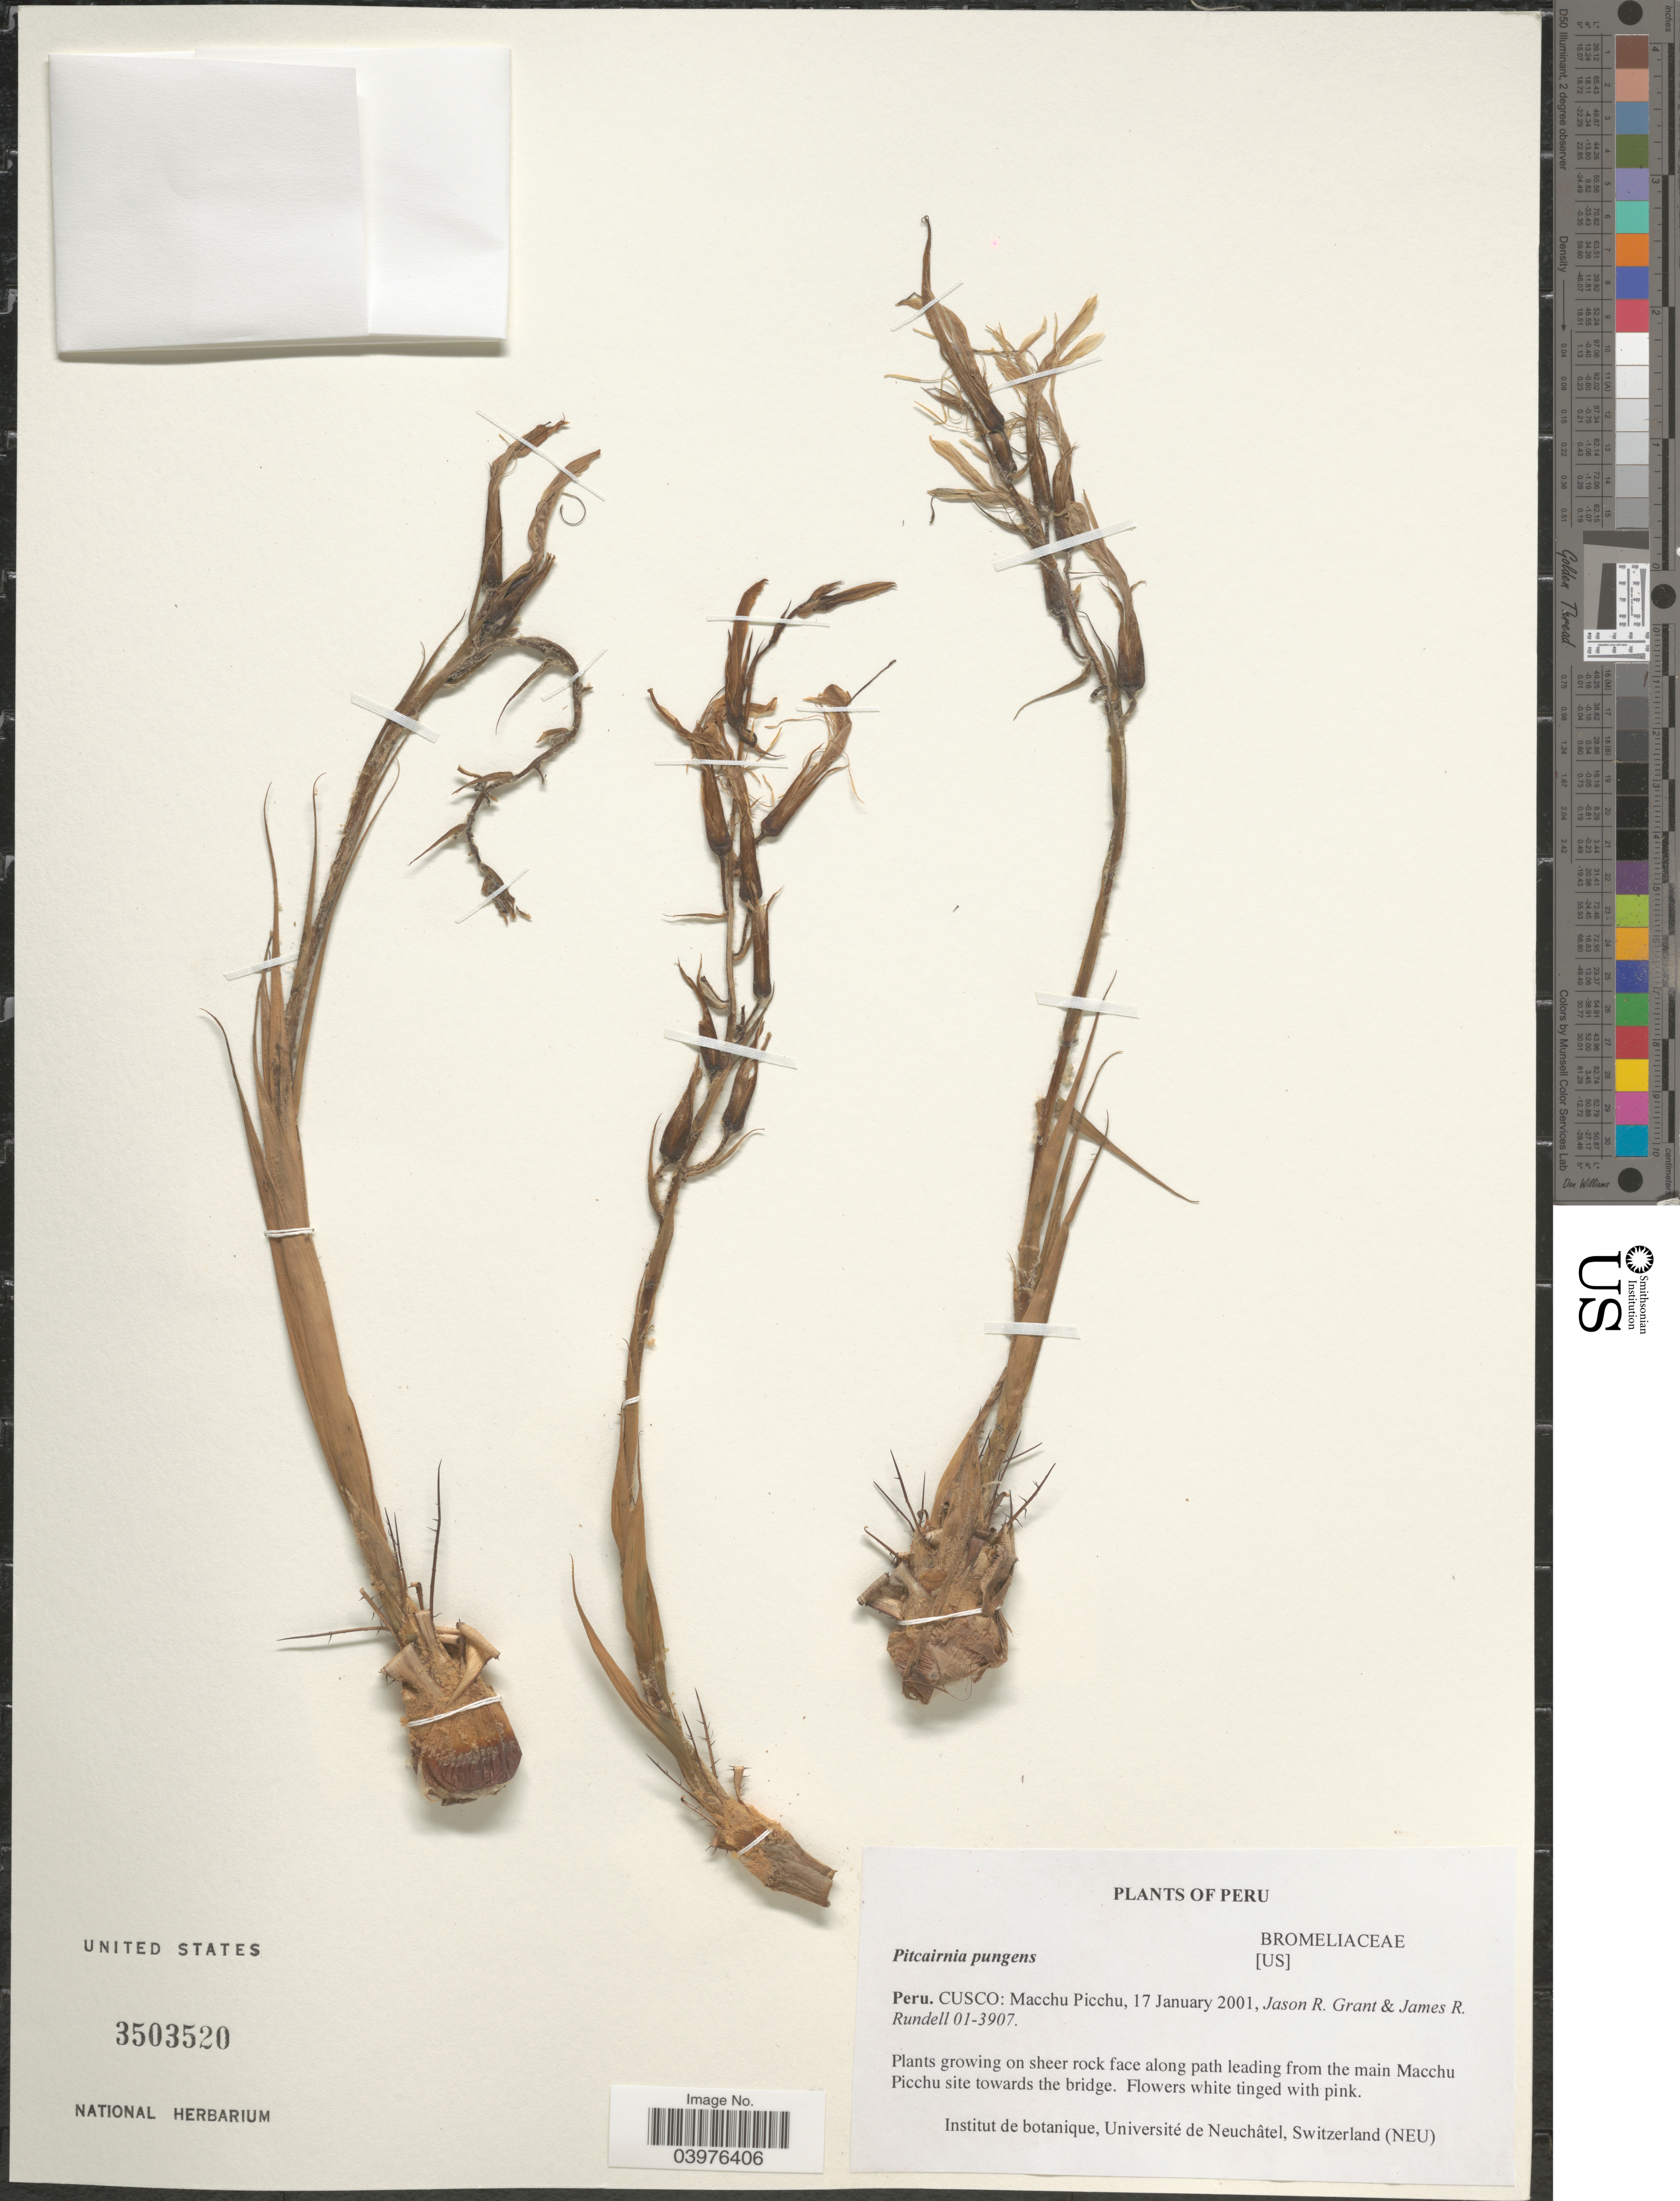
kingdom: Plantae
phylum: Tracheophyta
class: Liliopsida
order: Poales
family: Bromeliaceae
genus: Pitcairnia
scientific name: Pitcairnia pungens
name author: Kunth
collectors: J. R. Grant & J. R. Rundell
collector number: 01-3907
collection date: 2001-01-17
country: Peru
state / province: Cusco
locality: Macchu Picchu. Along path leading from the main Macchu Picchu site towards the bridge.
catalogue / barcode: US 3503520